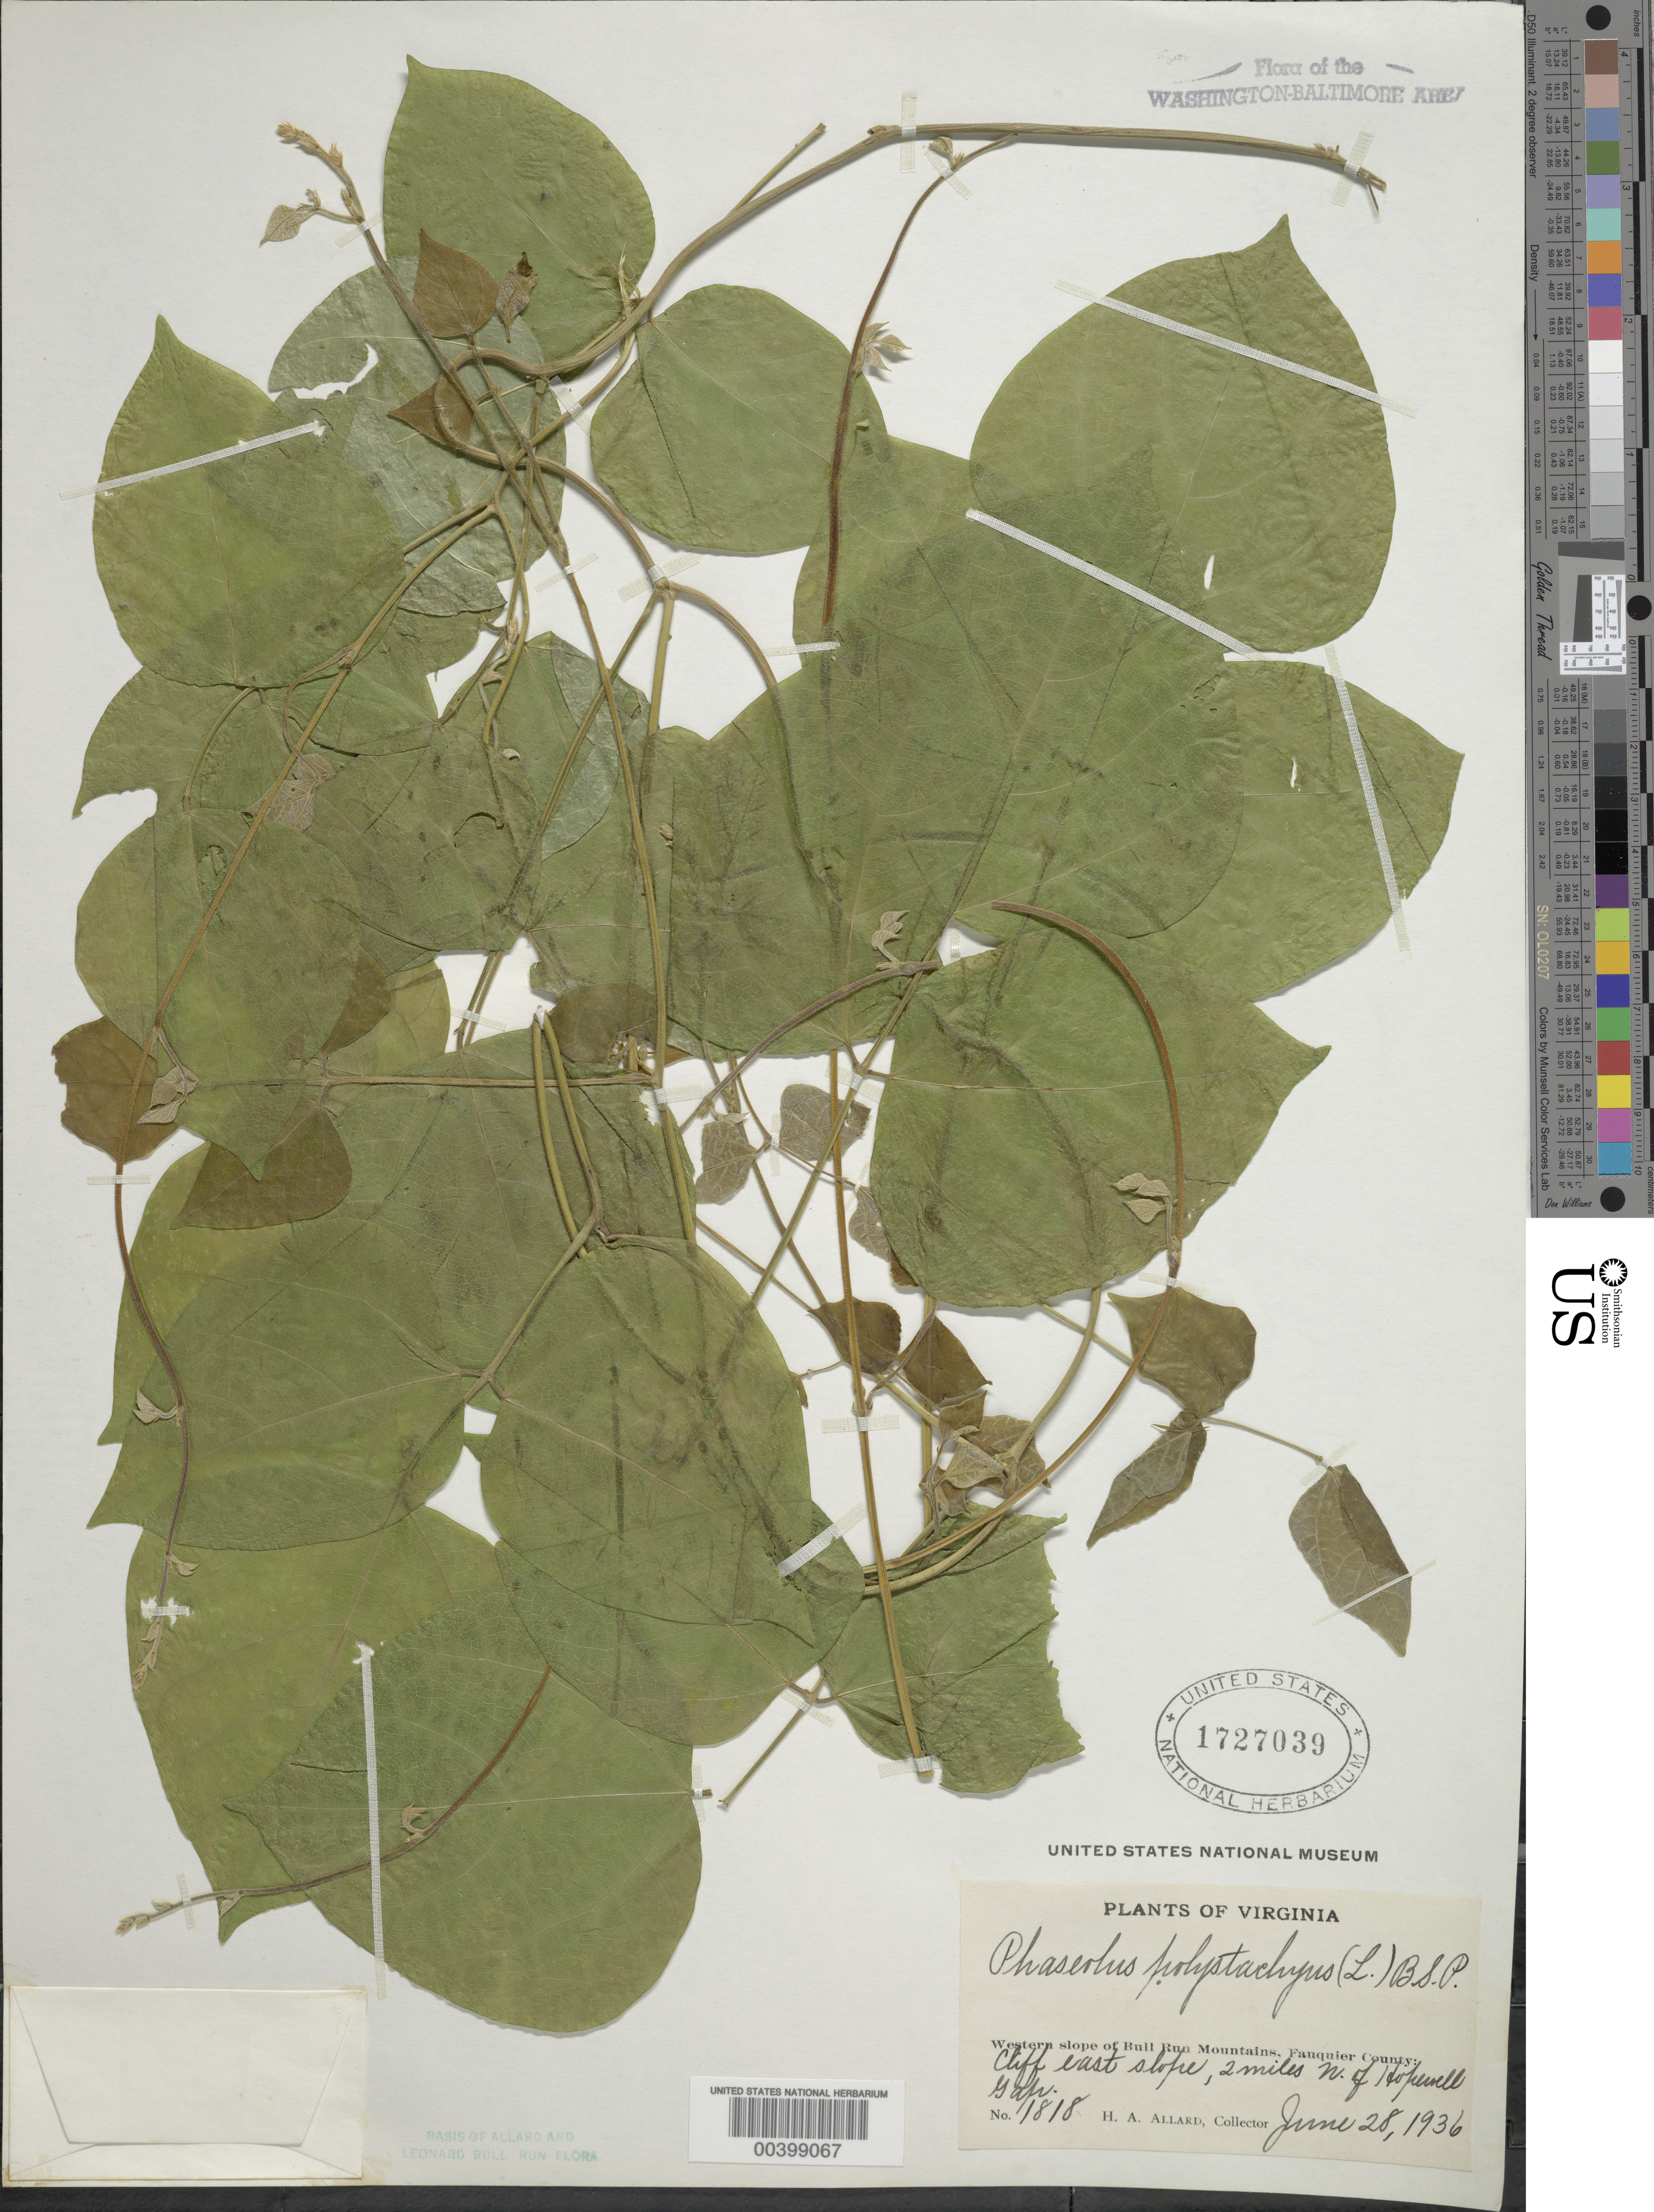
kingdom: Plantae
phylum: Tracheophyta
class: Magnoliopsida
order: Fabales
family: Fabaceae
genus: Phaseolus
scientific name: Phaseolus polystachios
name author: (L.) Britton, Stearns & Poggenb.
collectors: H. A. Allard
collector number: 1818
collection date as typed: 28 Jun 1936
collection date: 1936-06-28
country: United States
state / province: Virginia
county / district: Fauquier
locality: North of Hopewell Gap Bull Run Mts.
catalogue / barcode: US 1727039